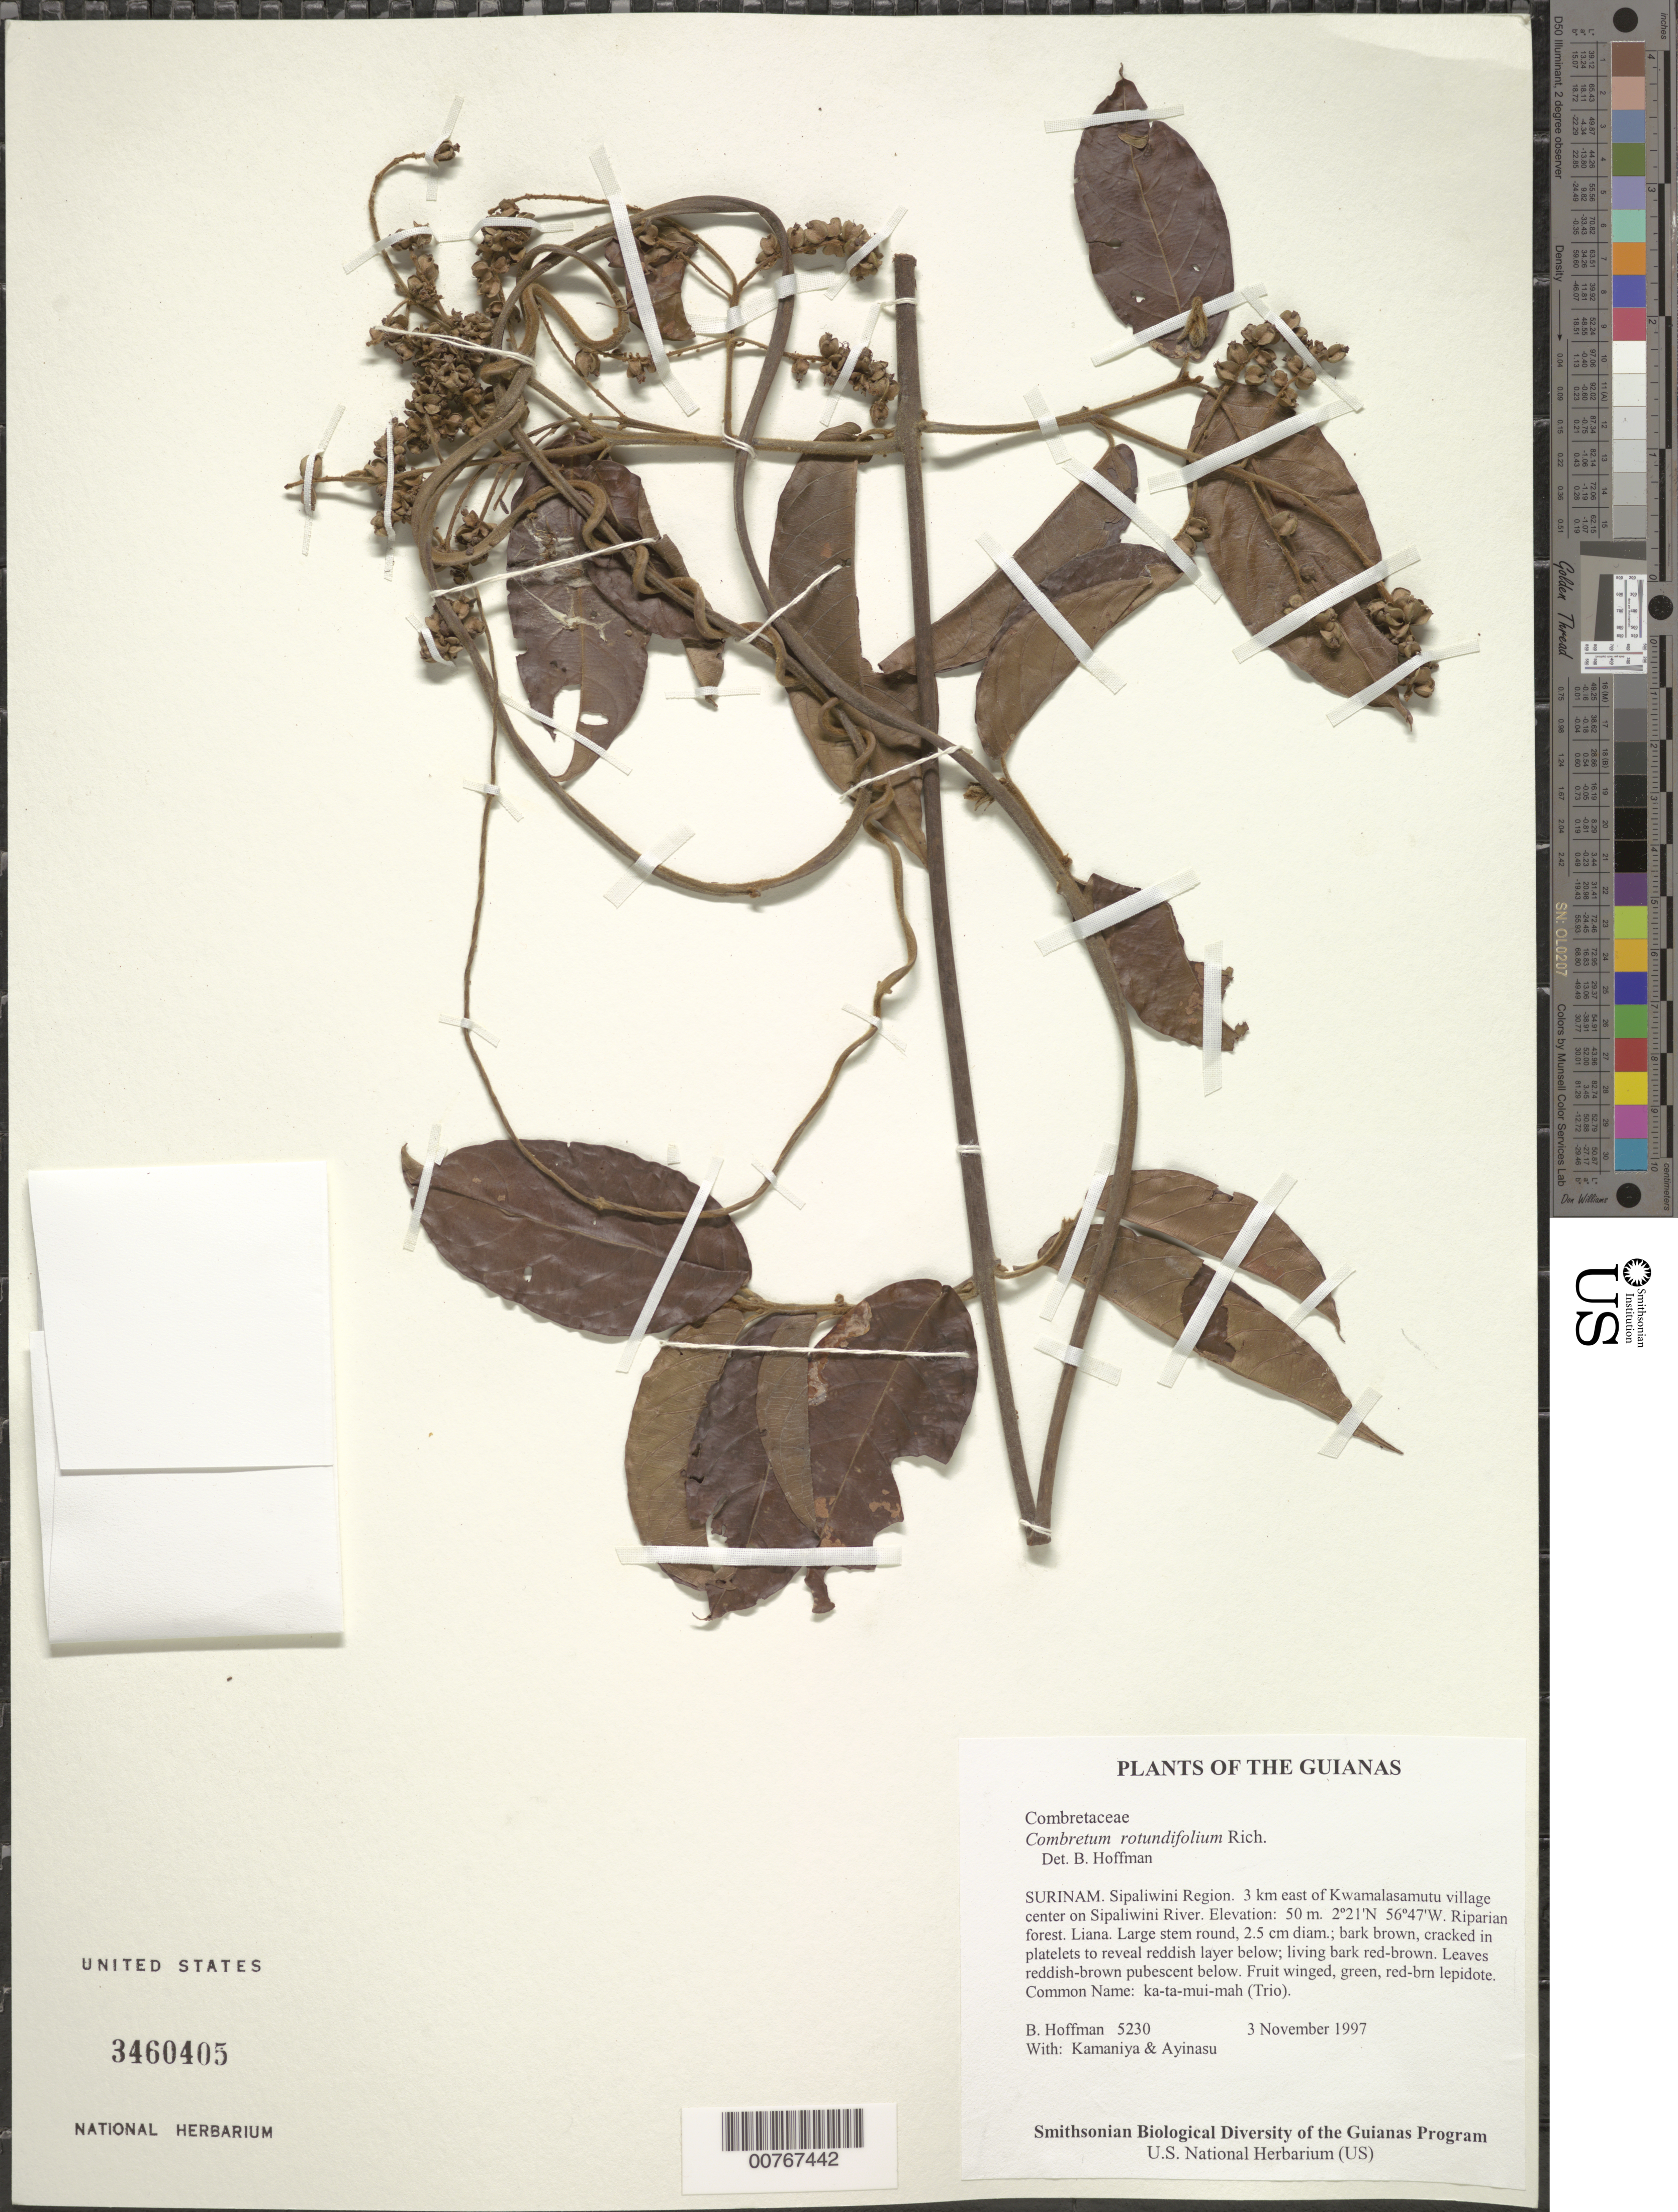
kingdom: Plantae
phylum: Tracheophyta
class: Magnoliopsida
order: Myrtales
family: Combretaceae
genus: Combretum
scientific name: Combretum rotundifolium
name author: Rich.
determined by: Hoffman, Bruce, (US), Smithsonian Institution - National Museum of Natural History (UNITED STATES)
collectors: B. Hoffman, -. Kamaniya & -. Ayinasu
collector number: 5230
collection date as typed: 3 November 1997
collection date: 1997-11-03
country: Suriname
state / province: Sipaliwini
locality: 3 km east of Kwamalasamutu village center on Sipaliwini River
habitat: Riparian forest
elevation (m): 50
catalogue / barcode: US 3460405